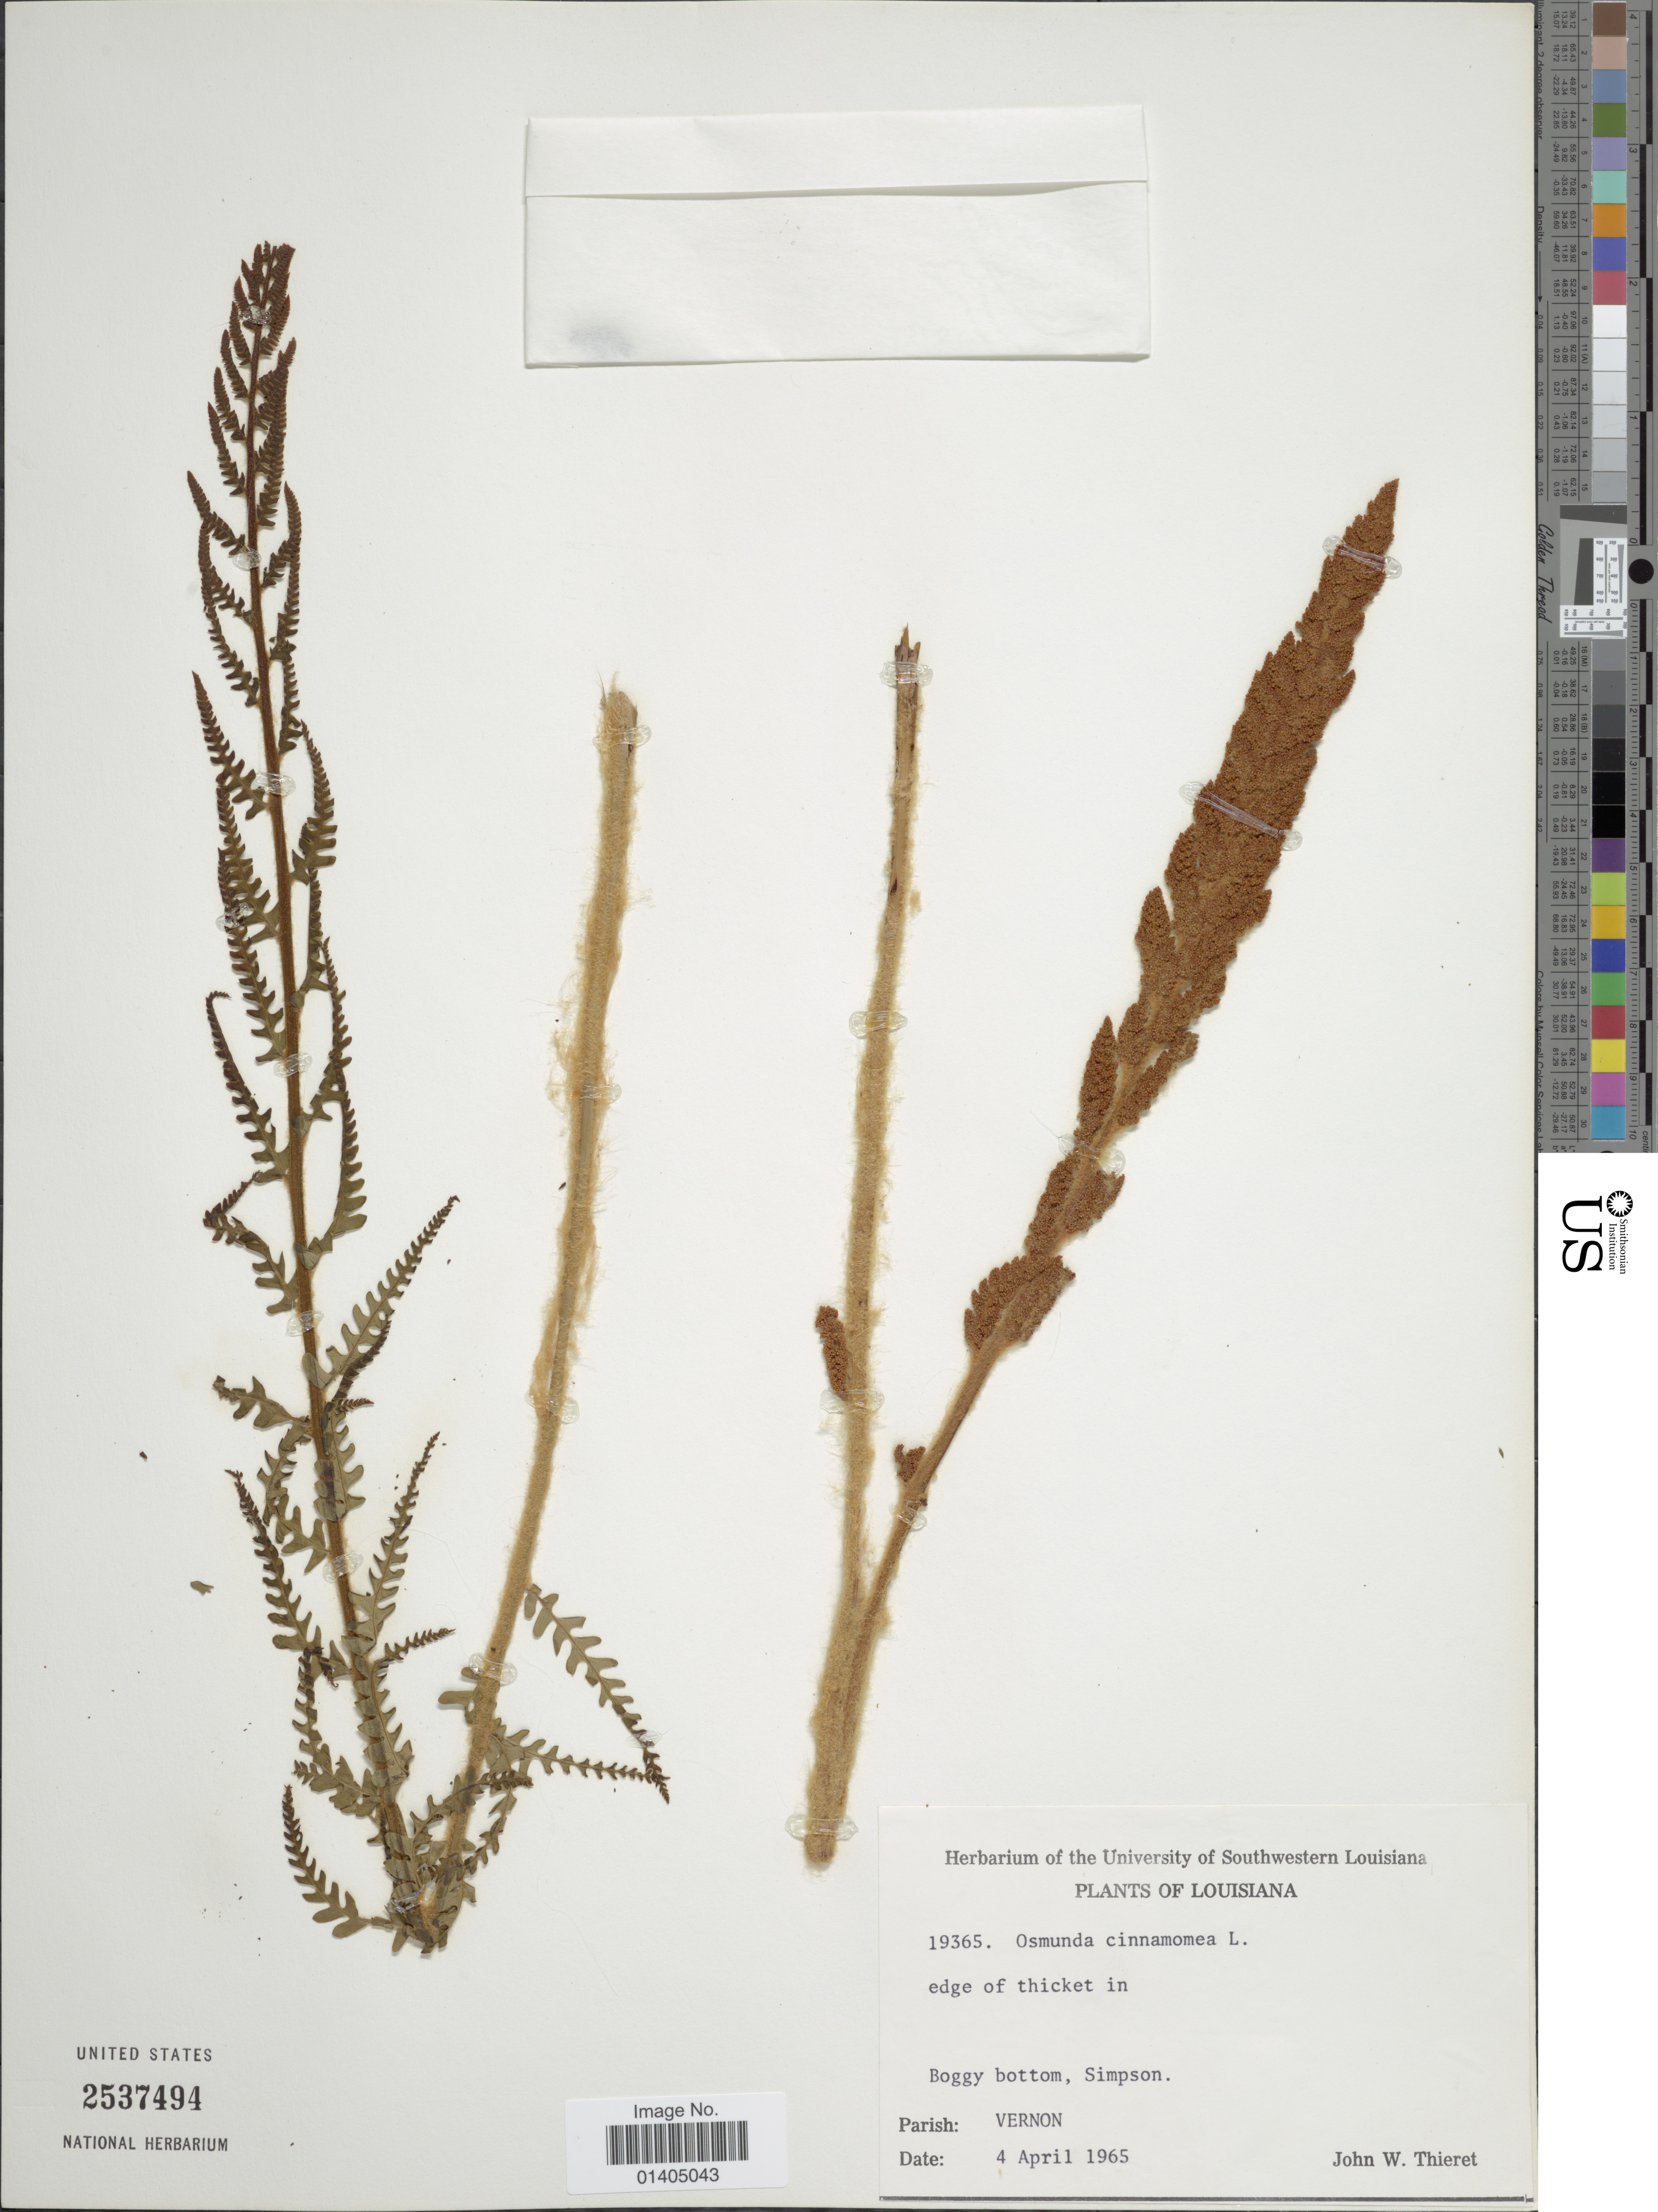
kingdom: Plantae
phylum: Tracheophyta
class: Polypodiopsida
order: Osmundales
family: Osmundaceae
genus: Osmundastrum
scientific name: Osmundastrum cinnamomeum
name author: (L.) C. Presl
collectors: J. W. Thieret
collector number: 19365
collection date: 1965-04-04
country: United States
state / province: Louisiana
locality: Edge of thicket in Boggy bottom, Simpson, Parish: Vernon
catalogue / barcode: US 2537494